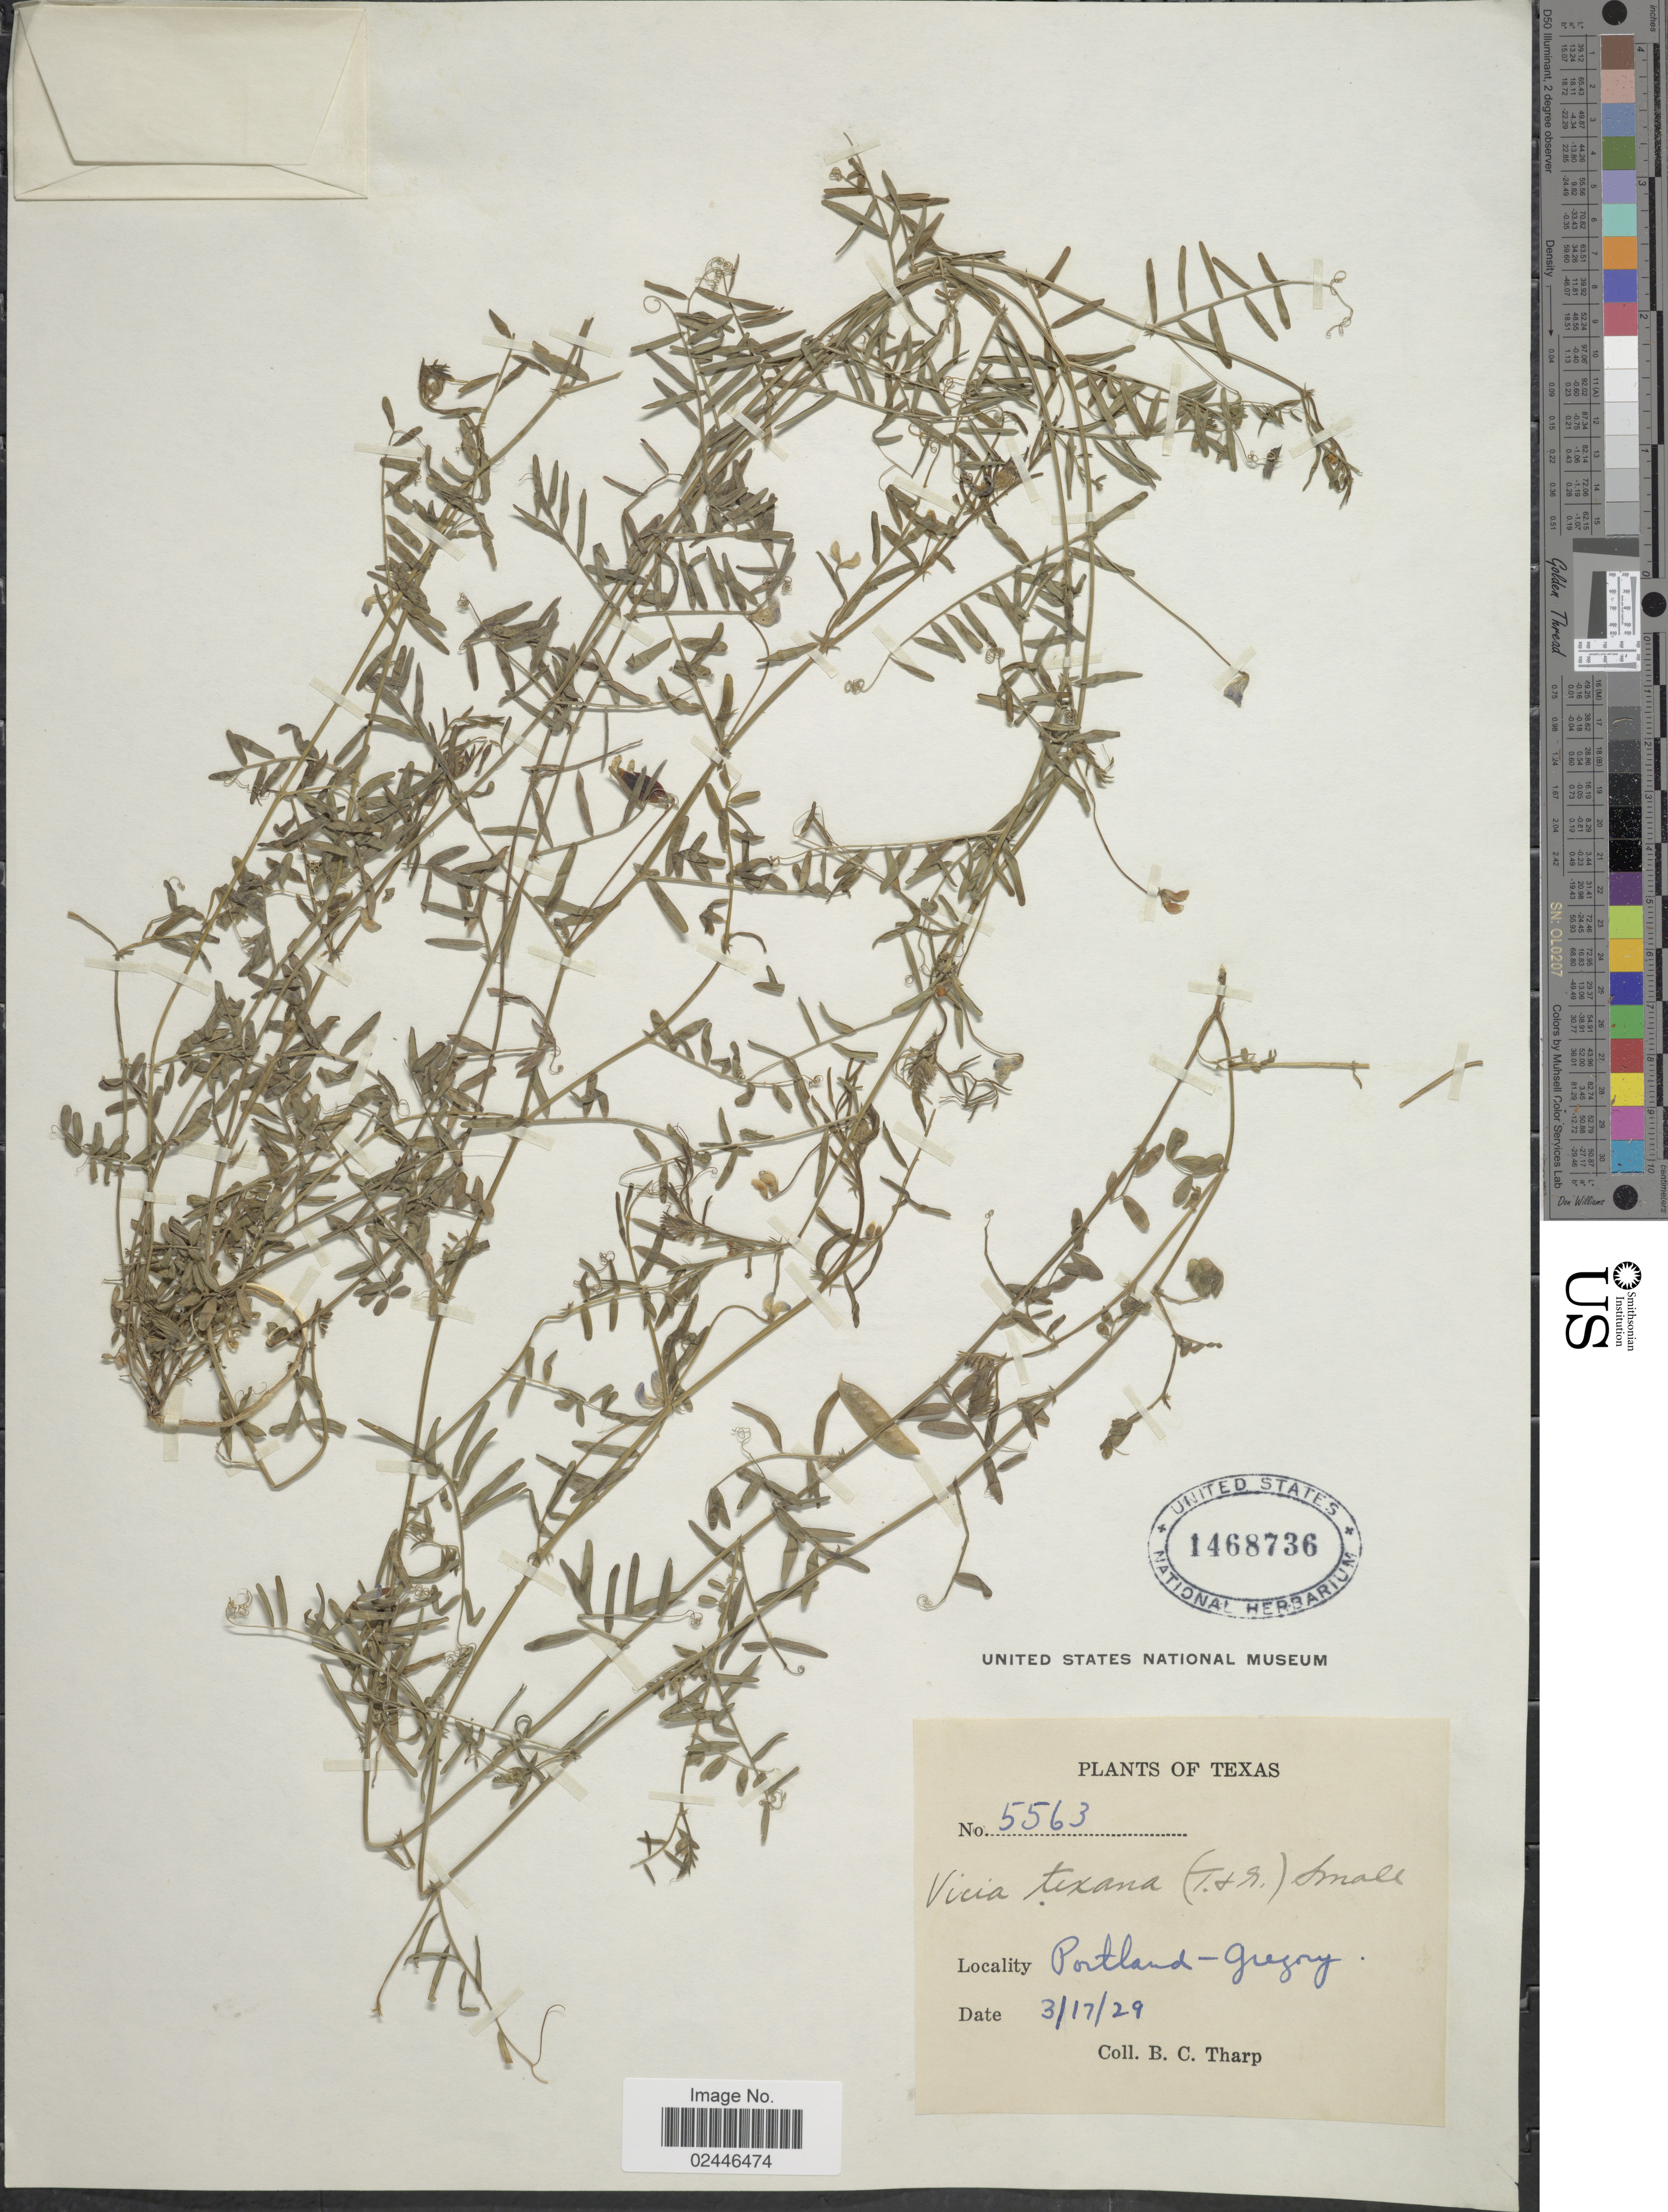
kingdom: Plantae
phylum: Tracheophyta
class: Magnoliopsida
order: Fabales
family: Fabaceae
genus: Vicia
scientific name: Vicia ludoviciana var. ludoviciana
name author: Nutt. ex Torr. & A. Gray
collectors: B. C. Tharp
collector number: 5563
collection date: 1929-03-17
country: United States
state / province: Texas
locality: Portland-Gregory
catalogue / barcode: US 1468736